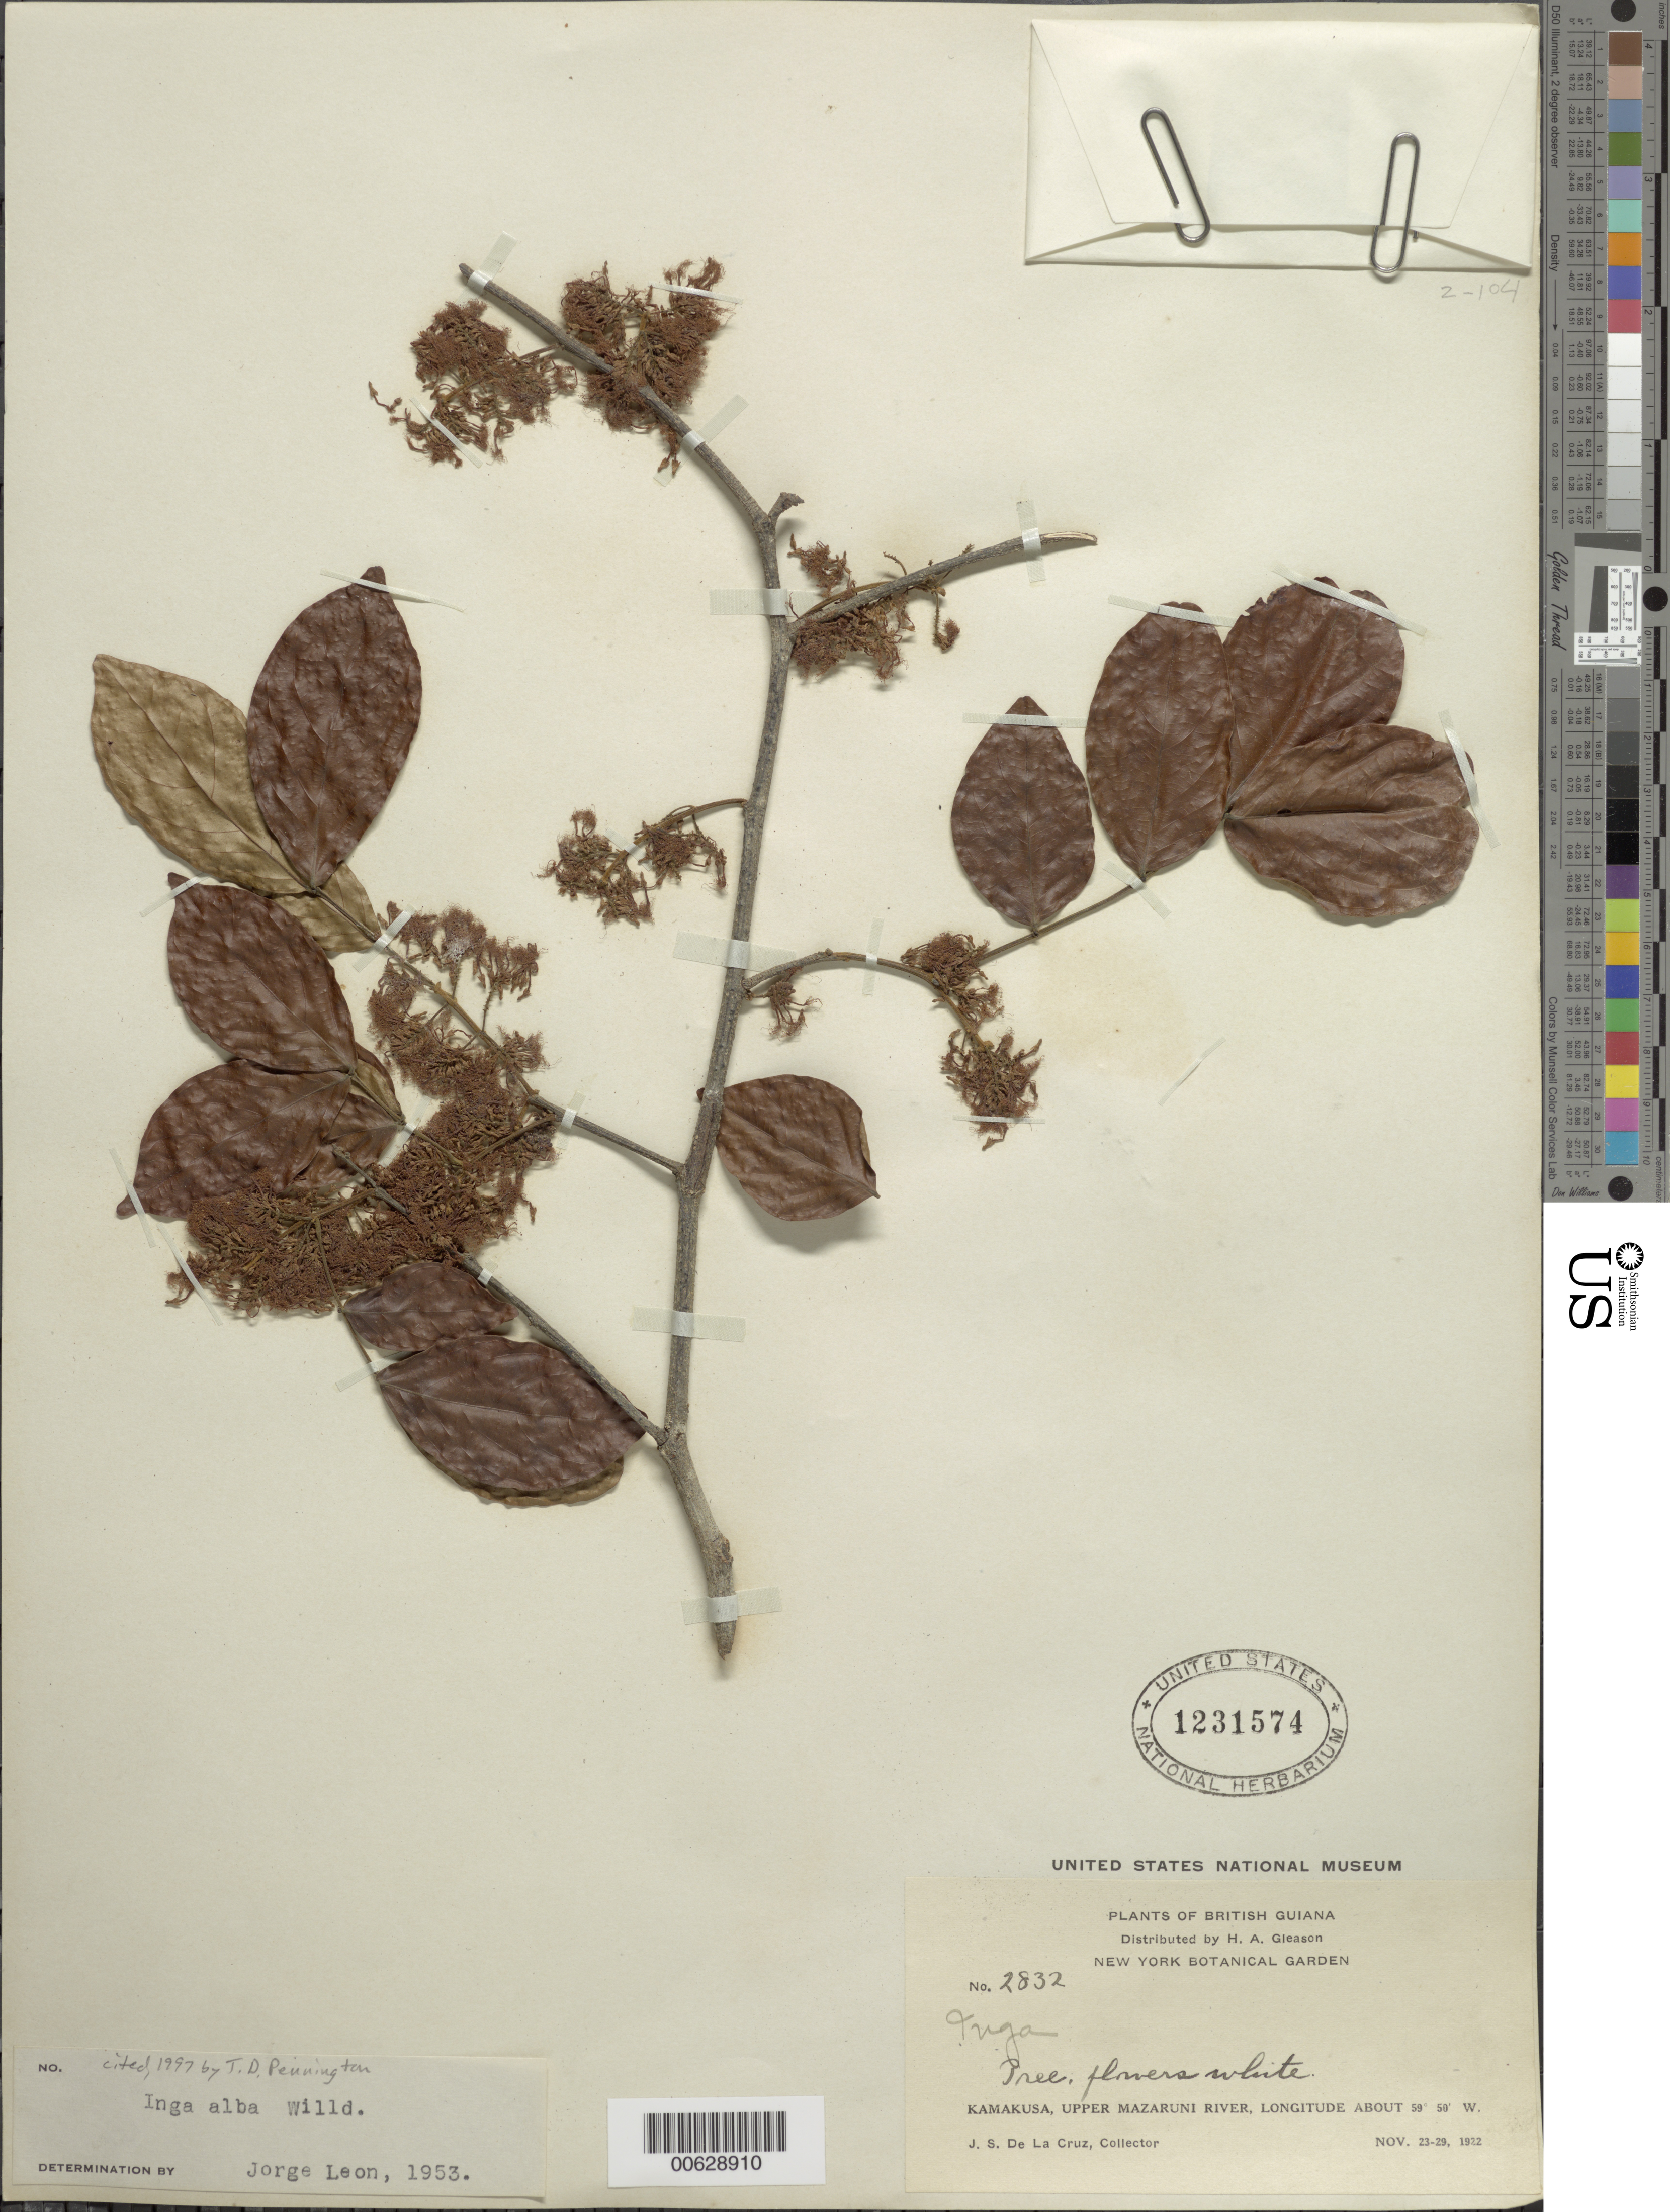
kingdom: Plantae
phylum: Tracheophyta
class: Magnoliopsida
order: Fabales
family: Fabaceae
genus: Inga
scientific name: Inga alba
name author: (Sw.) Willd.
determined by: León, J.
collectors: J. S. de la Cruz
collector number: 2832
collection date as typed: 23-Nov-22 to 29-Nov-22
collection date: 1922-11-23/1922-11-29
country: Guyana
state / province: Cuyuni-Mazaruni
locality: Kamakusa, Upper Mazaruni R.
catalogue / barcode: US 1231574